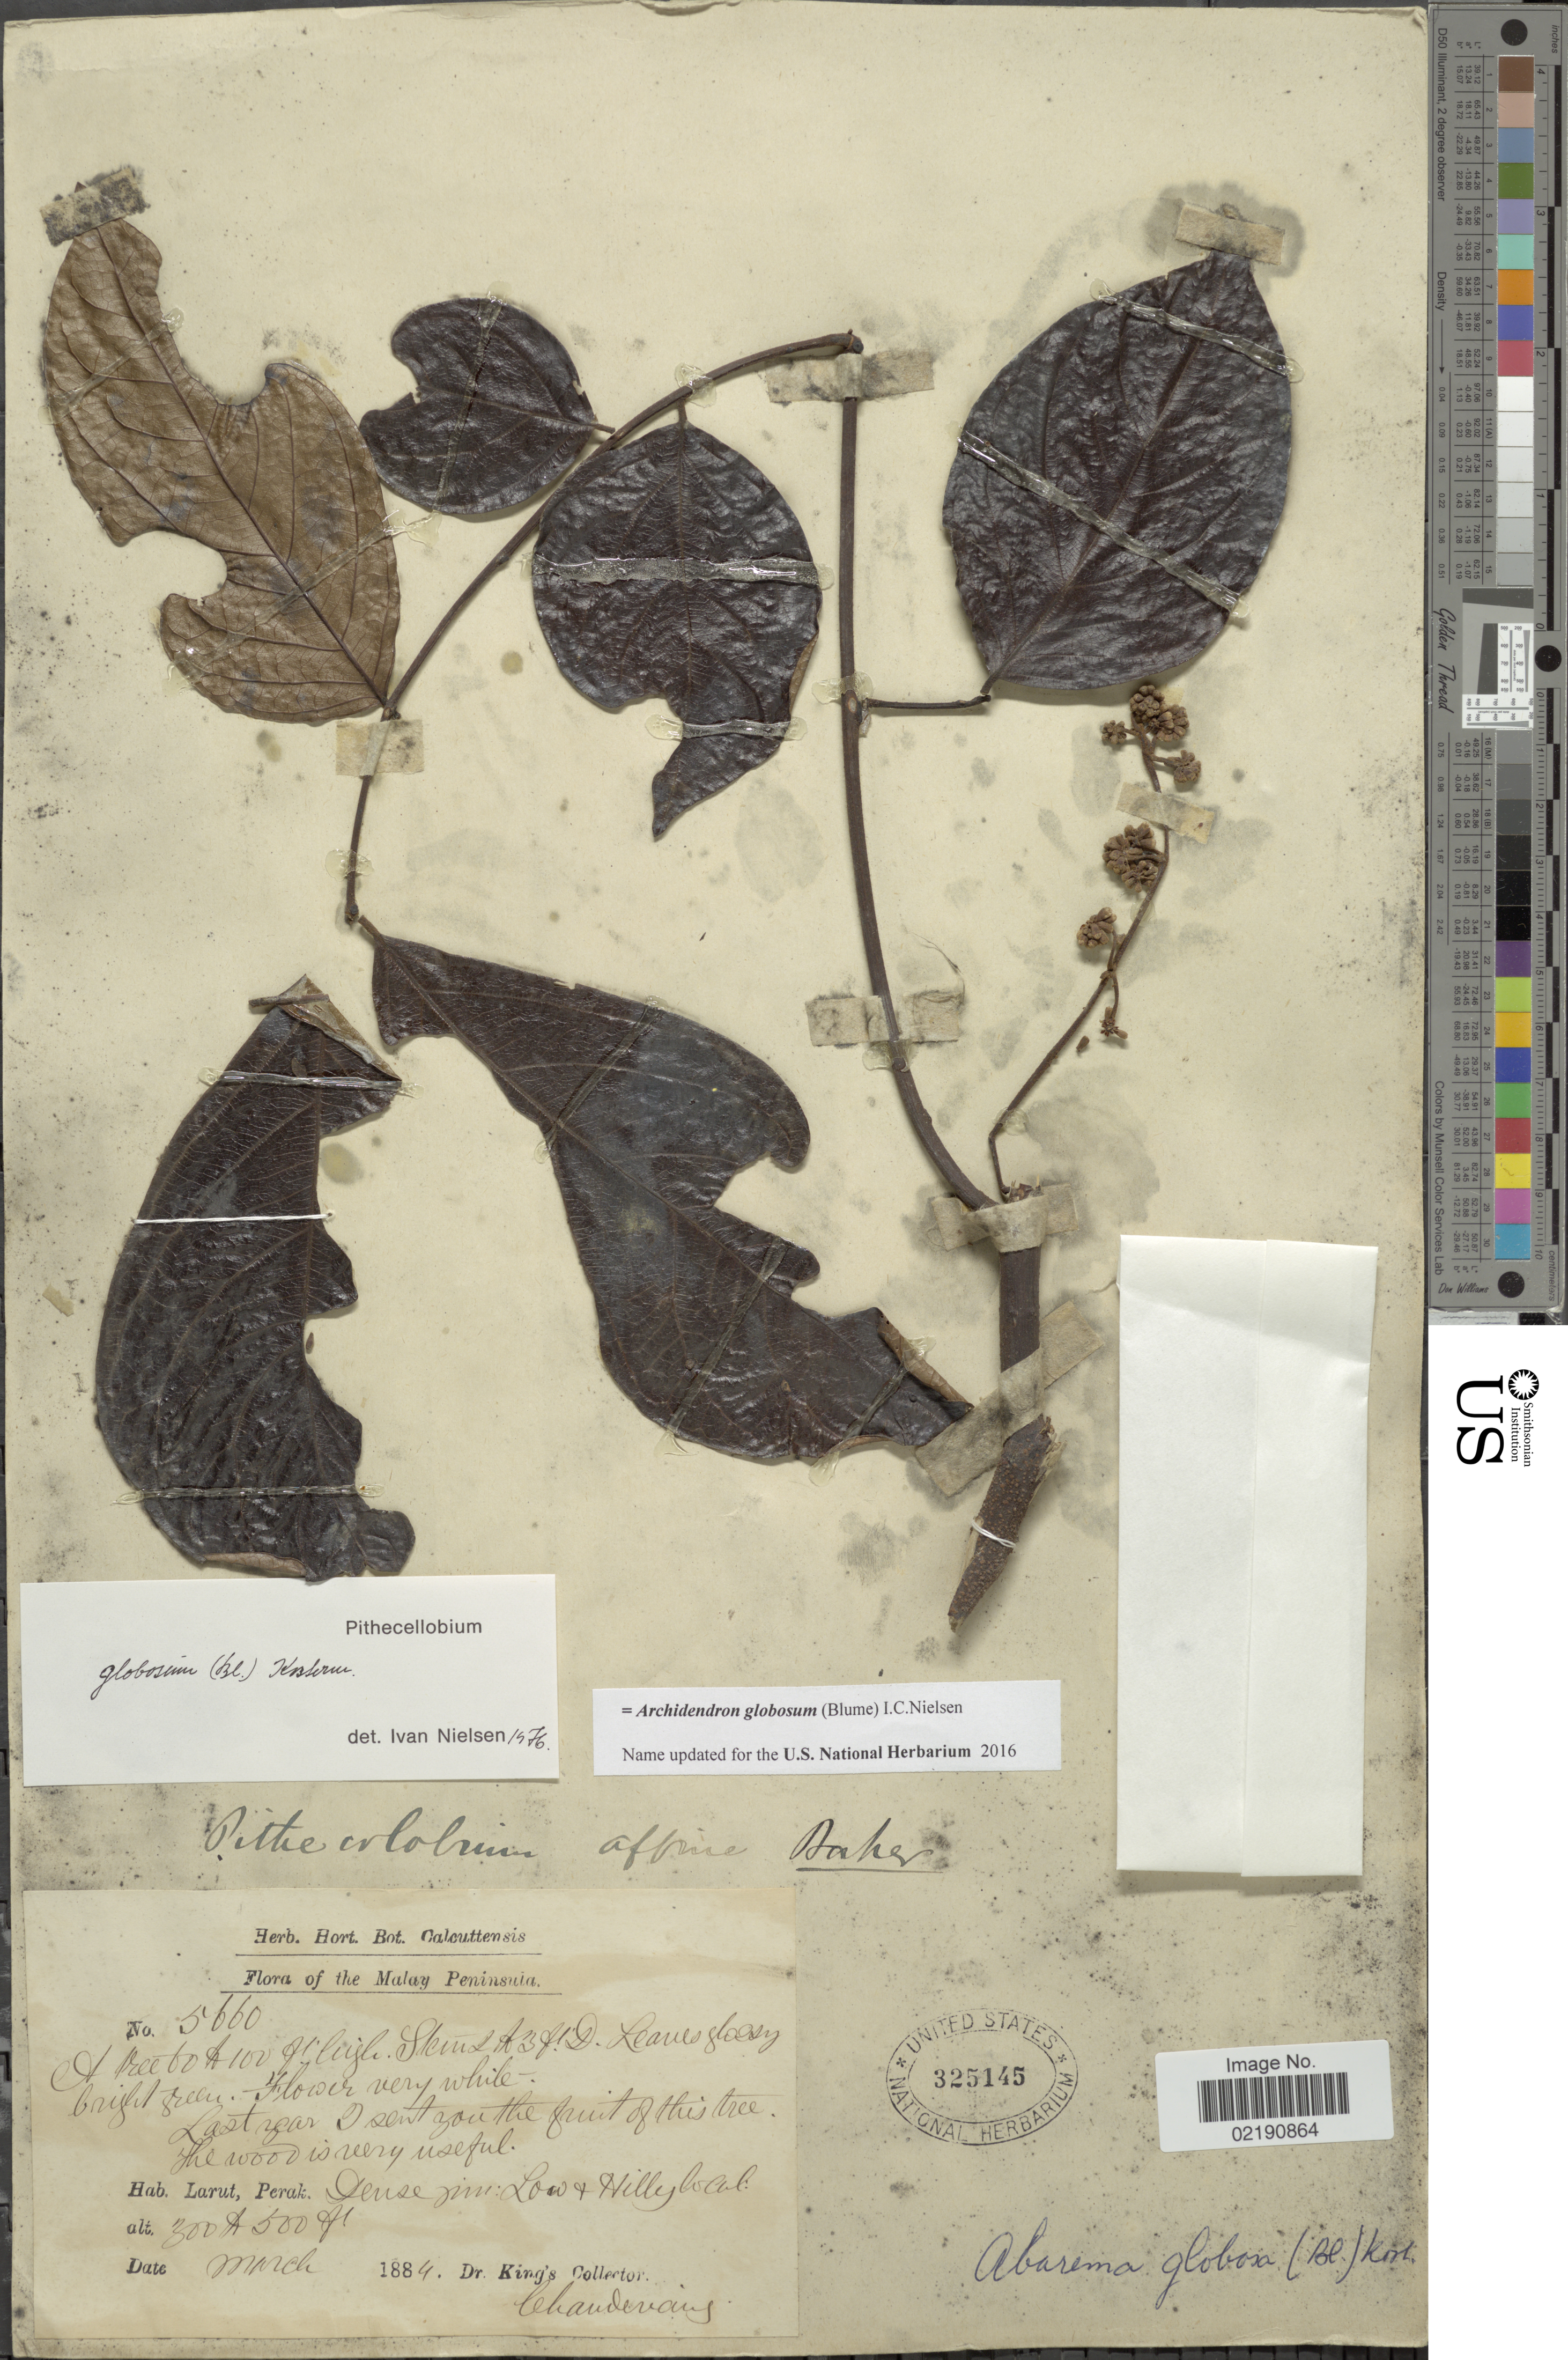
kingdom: Plantae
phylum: Tracheophyta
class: Magnoliopsida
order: Fabales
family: Fabaceae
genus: Archidendron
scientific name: Archidendron globosum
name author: (Blume) I.C. Nielsen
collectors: Dr. King's collector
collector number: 5660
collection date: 1884-03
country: Malaysia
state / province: Perak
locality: Malay Peninsula, Larut, Perak. Dense jun, low + Hilly local. Chanderiang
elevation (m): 91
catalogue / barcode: US 325145